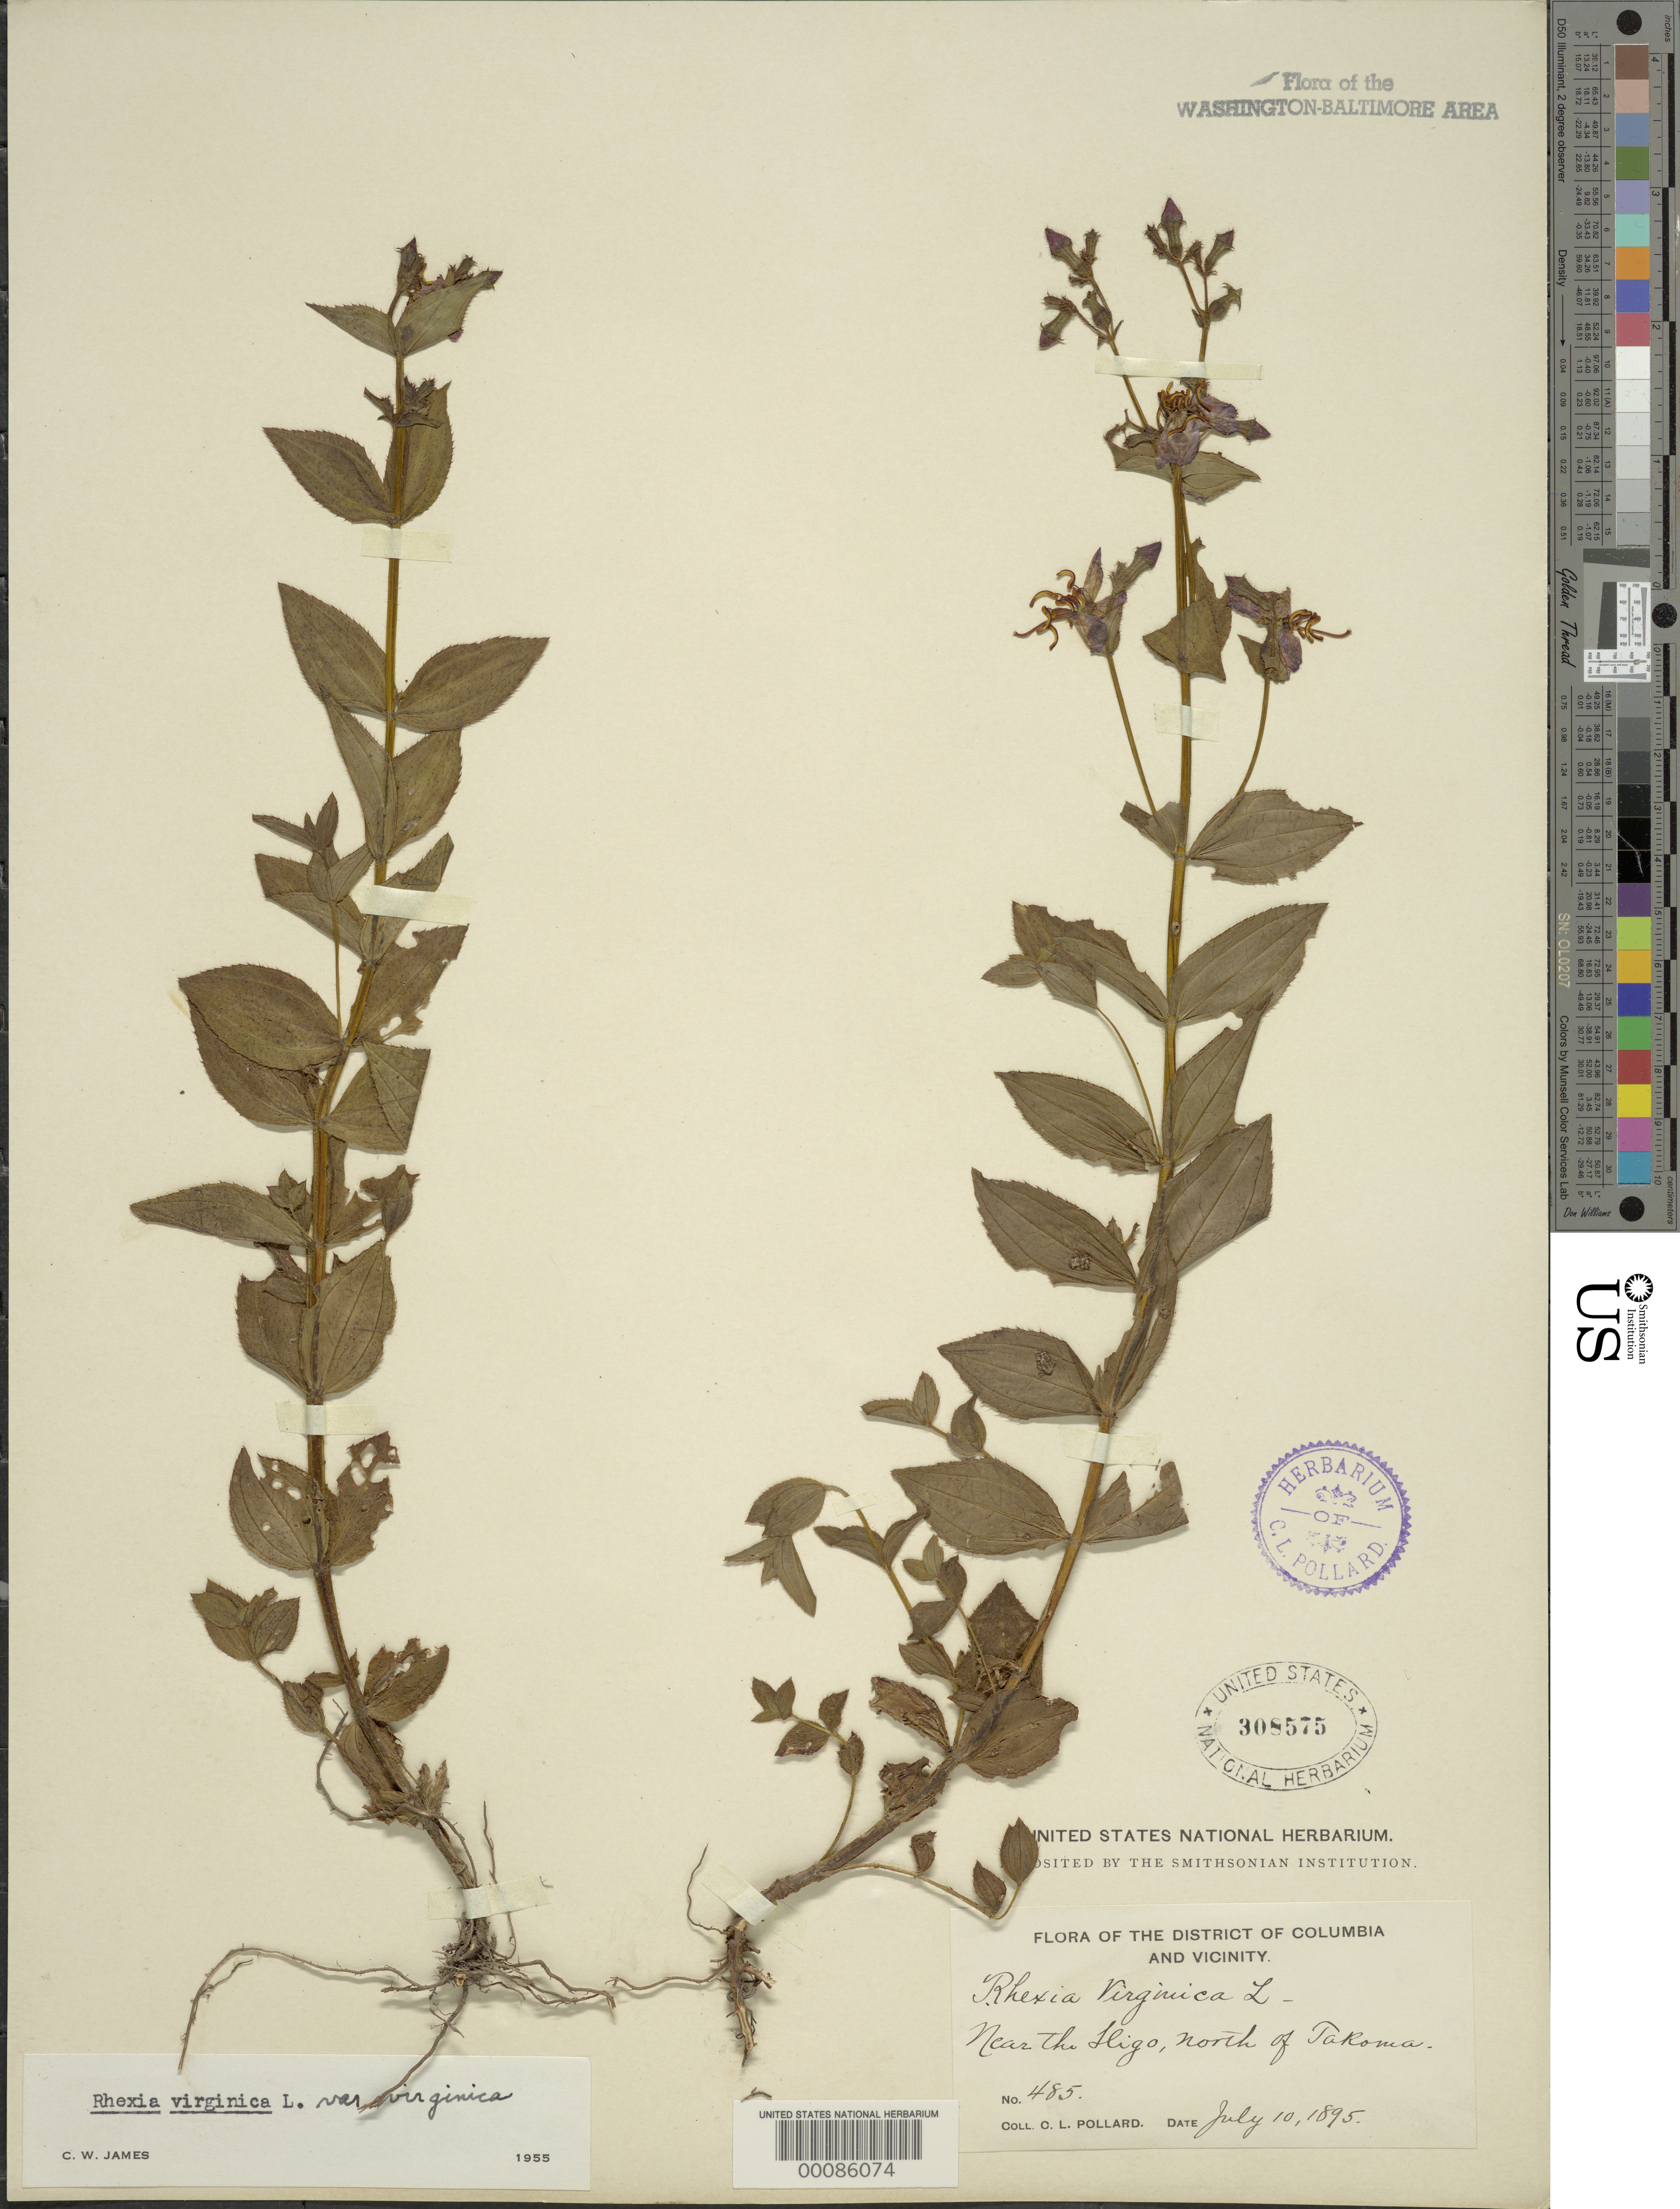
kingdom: Plantae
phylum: Tracheophyta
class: Magnoliopsida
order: Myrtales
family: Melastomataceae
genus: Rhexia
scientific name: Rhexia virginica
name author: L.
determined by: James, C. W.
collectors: C. L. Pollard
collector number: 485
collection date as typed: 10 Jul 1895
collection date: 1895-07-10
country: United States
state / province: Maryland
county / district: Montgomery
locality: Near the Sligo, N of Takoma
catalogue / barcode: US 308575